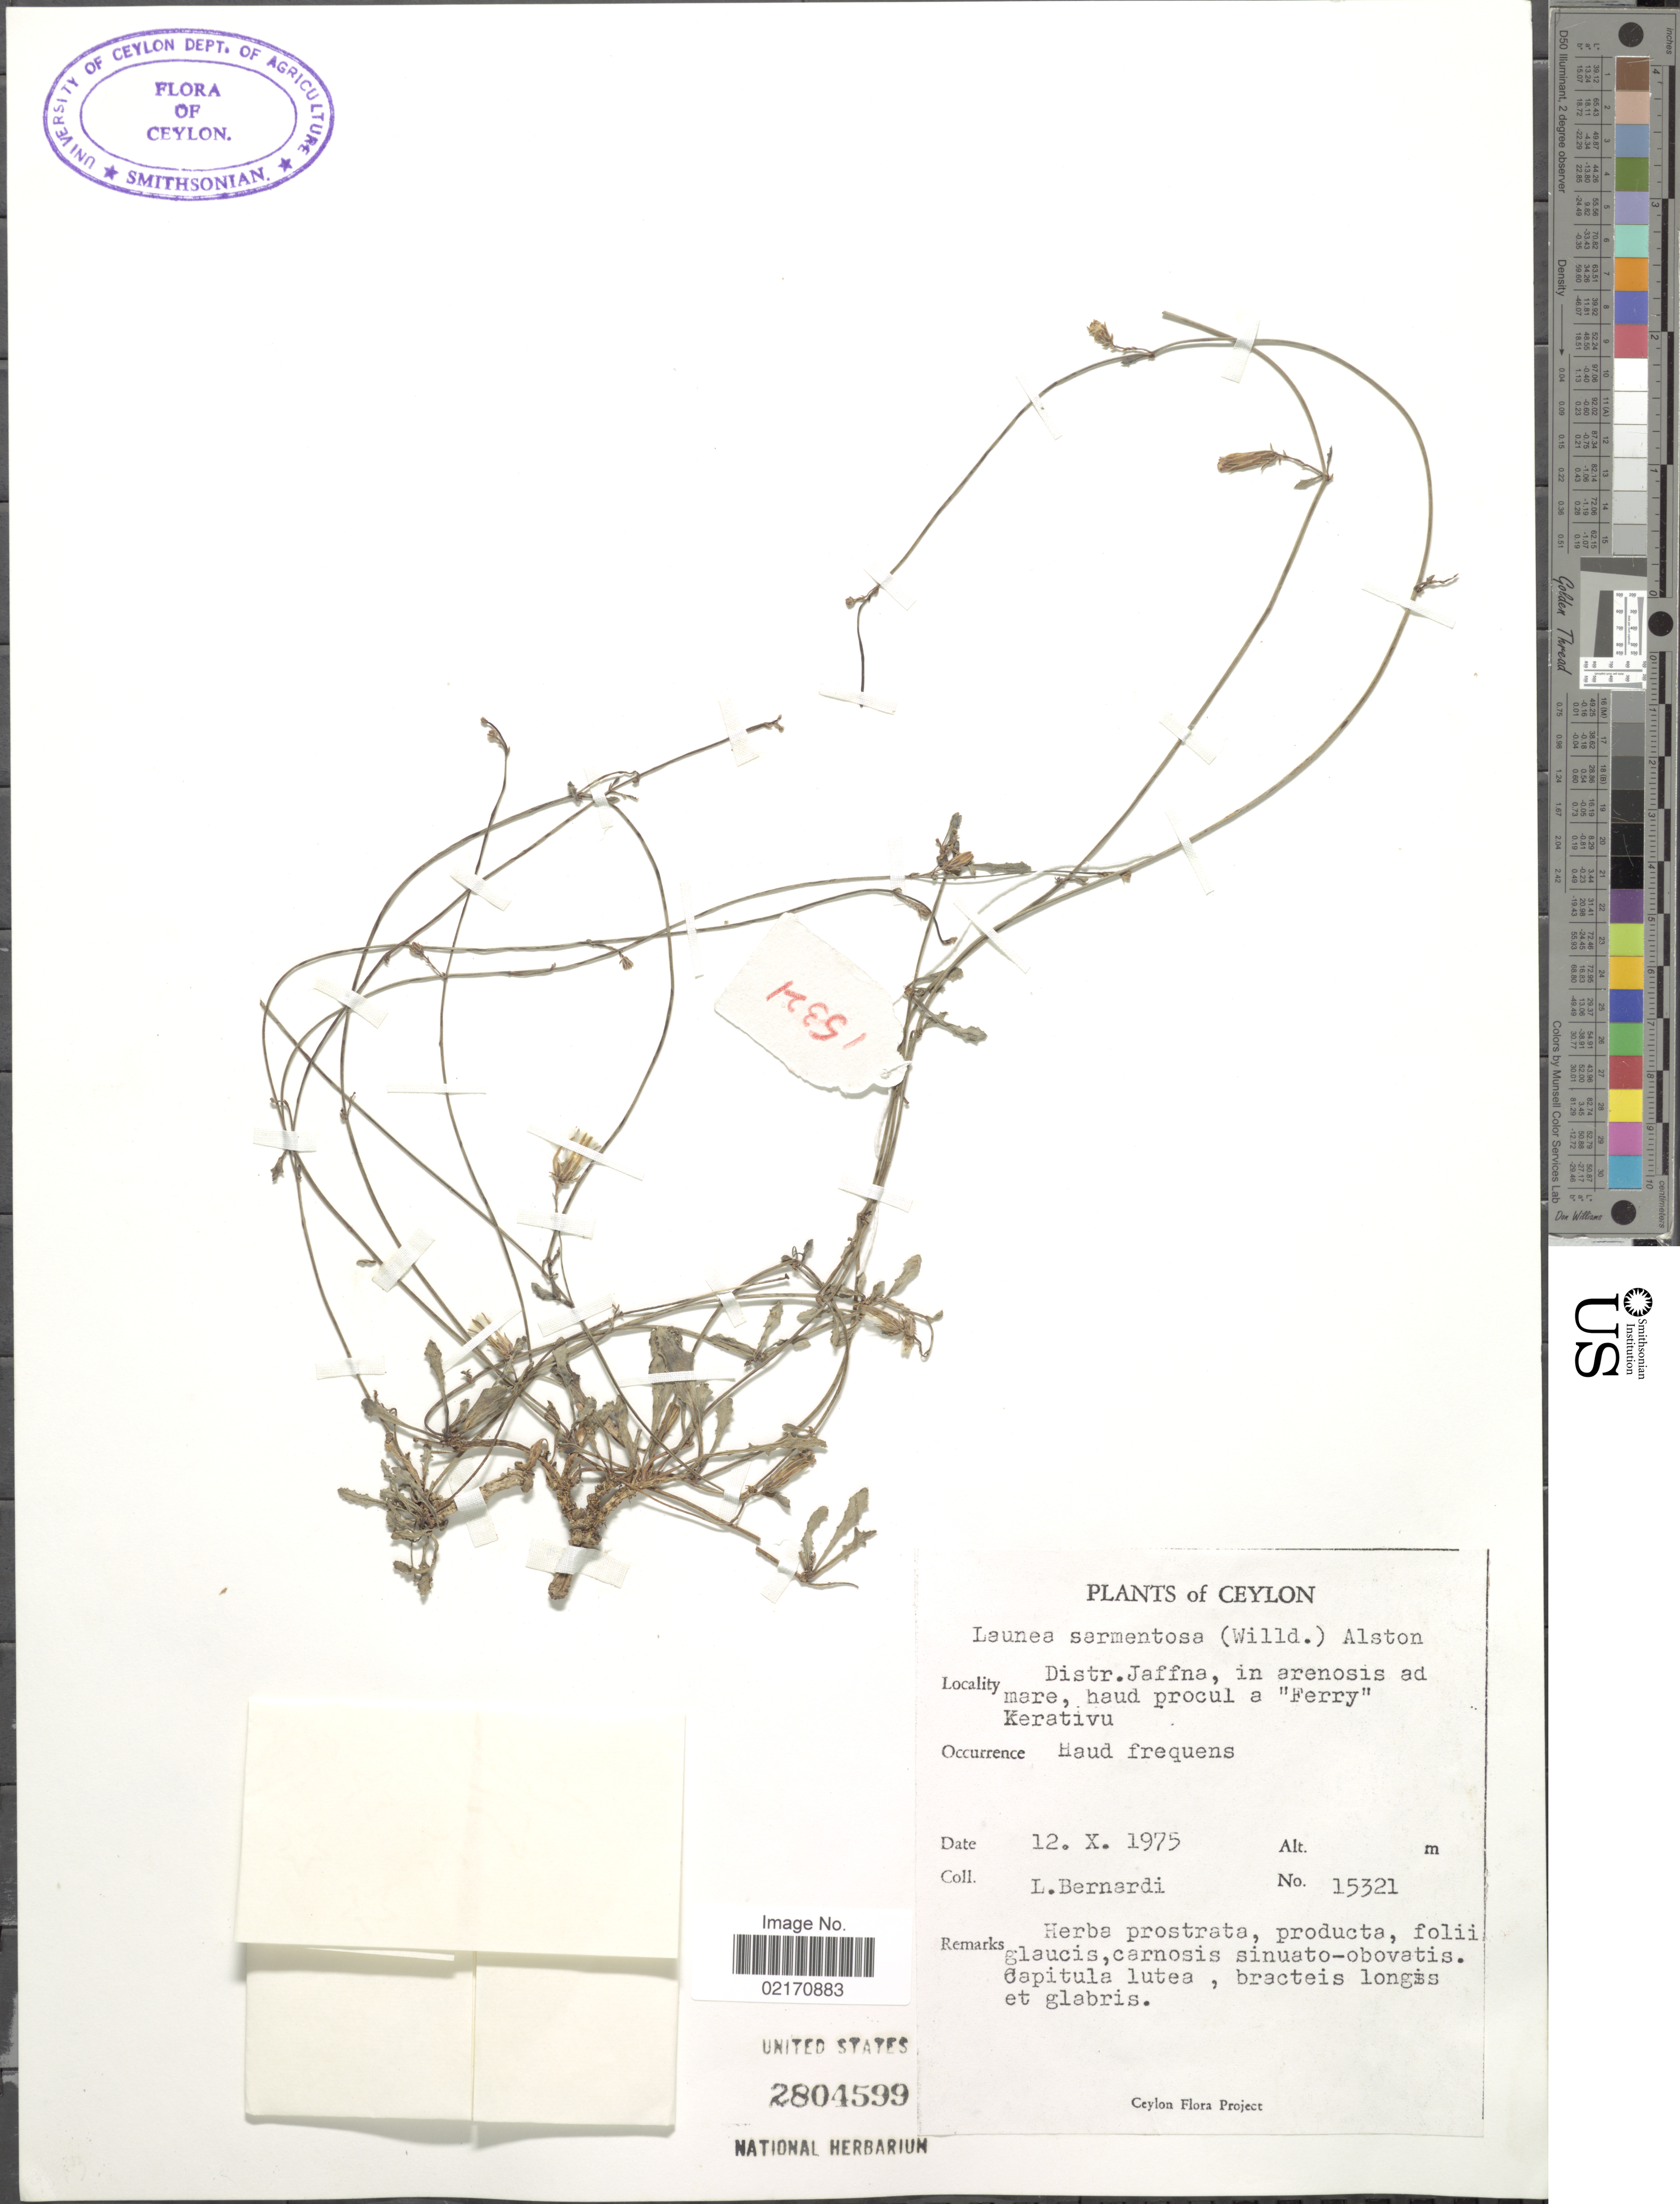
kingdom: Plantae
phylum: Tracheophyta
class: Magnoliopsida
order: Asterales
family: Asteraceae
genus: Launaea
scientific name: Launaea sarmentosa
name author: (Willd.) Kuntze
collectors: L. Bernardi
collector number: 15321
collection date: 1975-10-12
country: Sri Lanka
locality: Ceylon, Distr. Jaffna, haud procul a Ferry Kerativu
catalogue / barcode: US 2804599